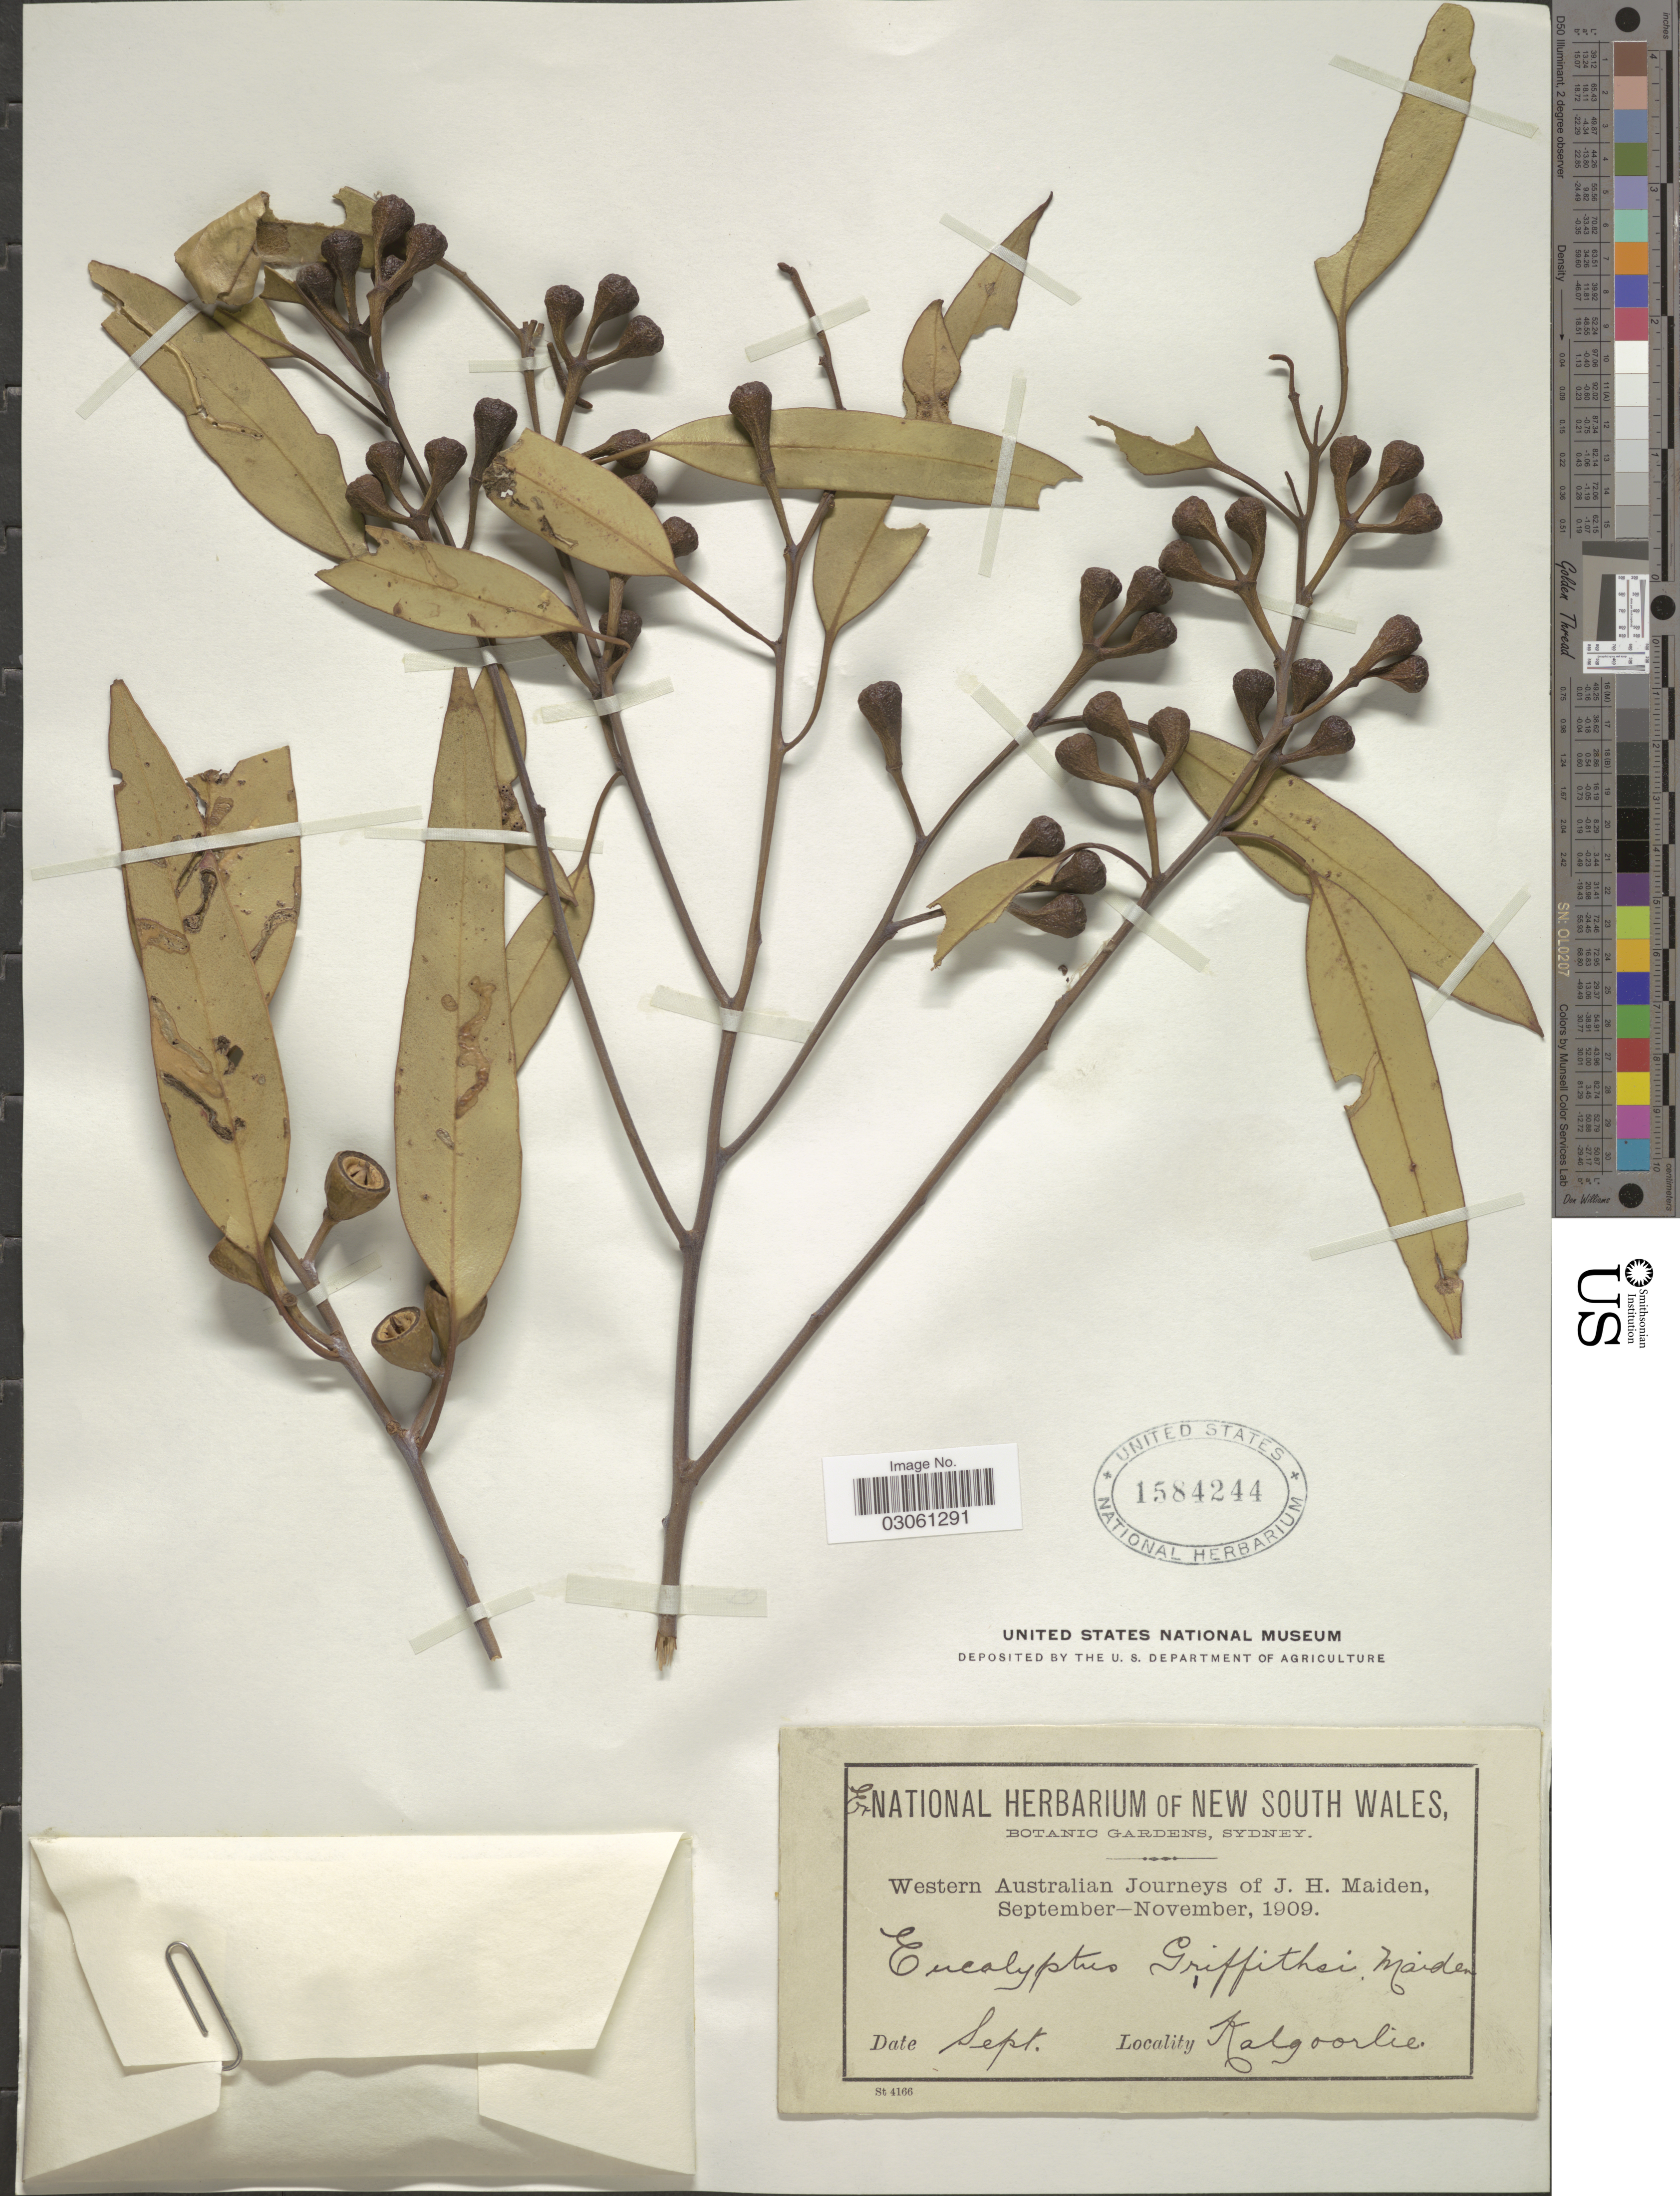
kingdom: Plantae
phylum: Tracheophyta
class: Magnoliopsida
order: Myrtales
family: Myrtaceae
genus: Eucalyptus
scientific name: Eucalyptus griffithsii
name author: Maiden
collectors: J. Maiden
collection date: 1909-09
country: Australia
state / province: Western Australia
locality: Kalgoorlie.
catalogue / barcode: US 1584244